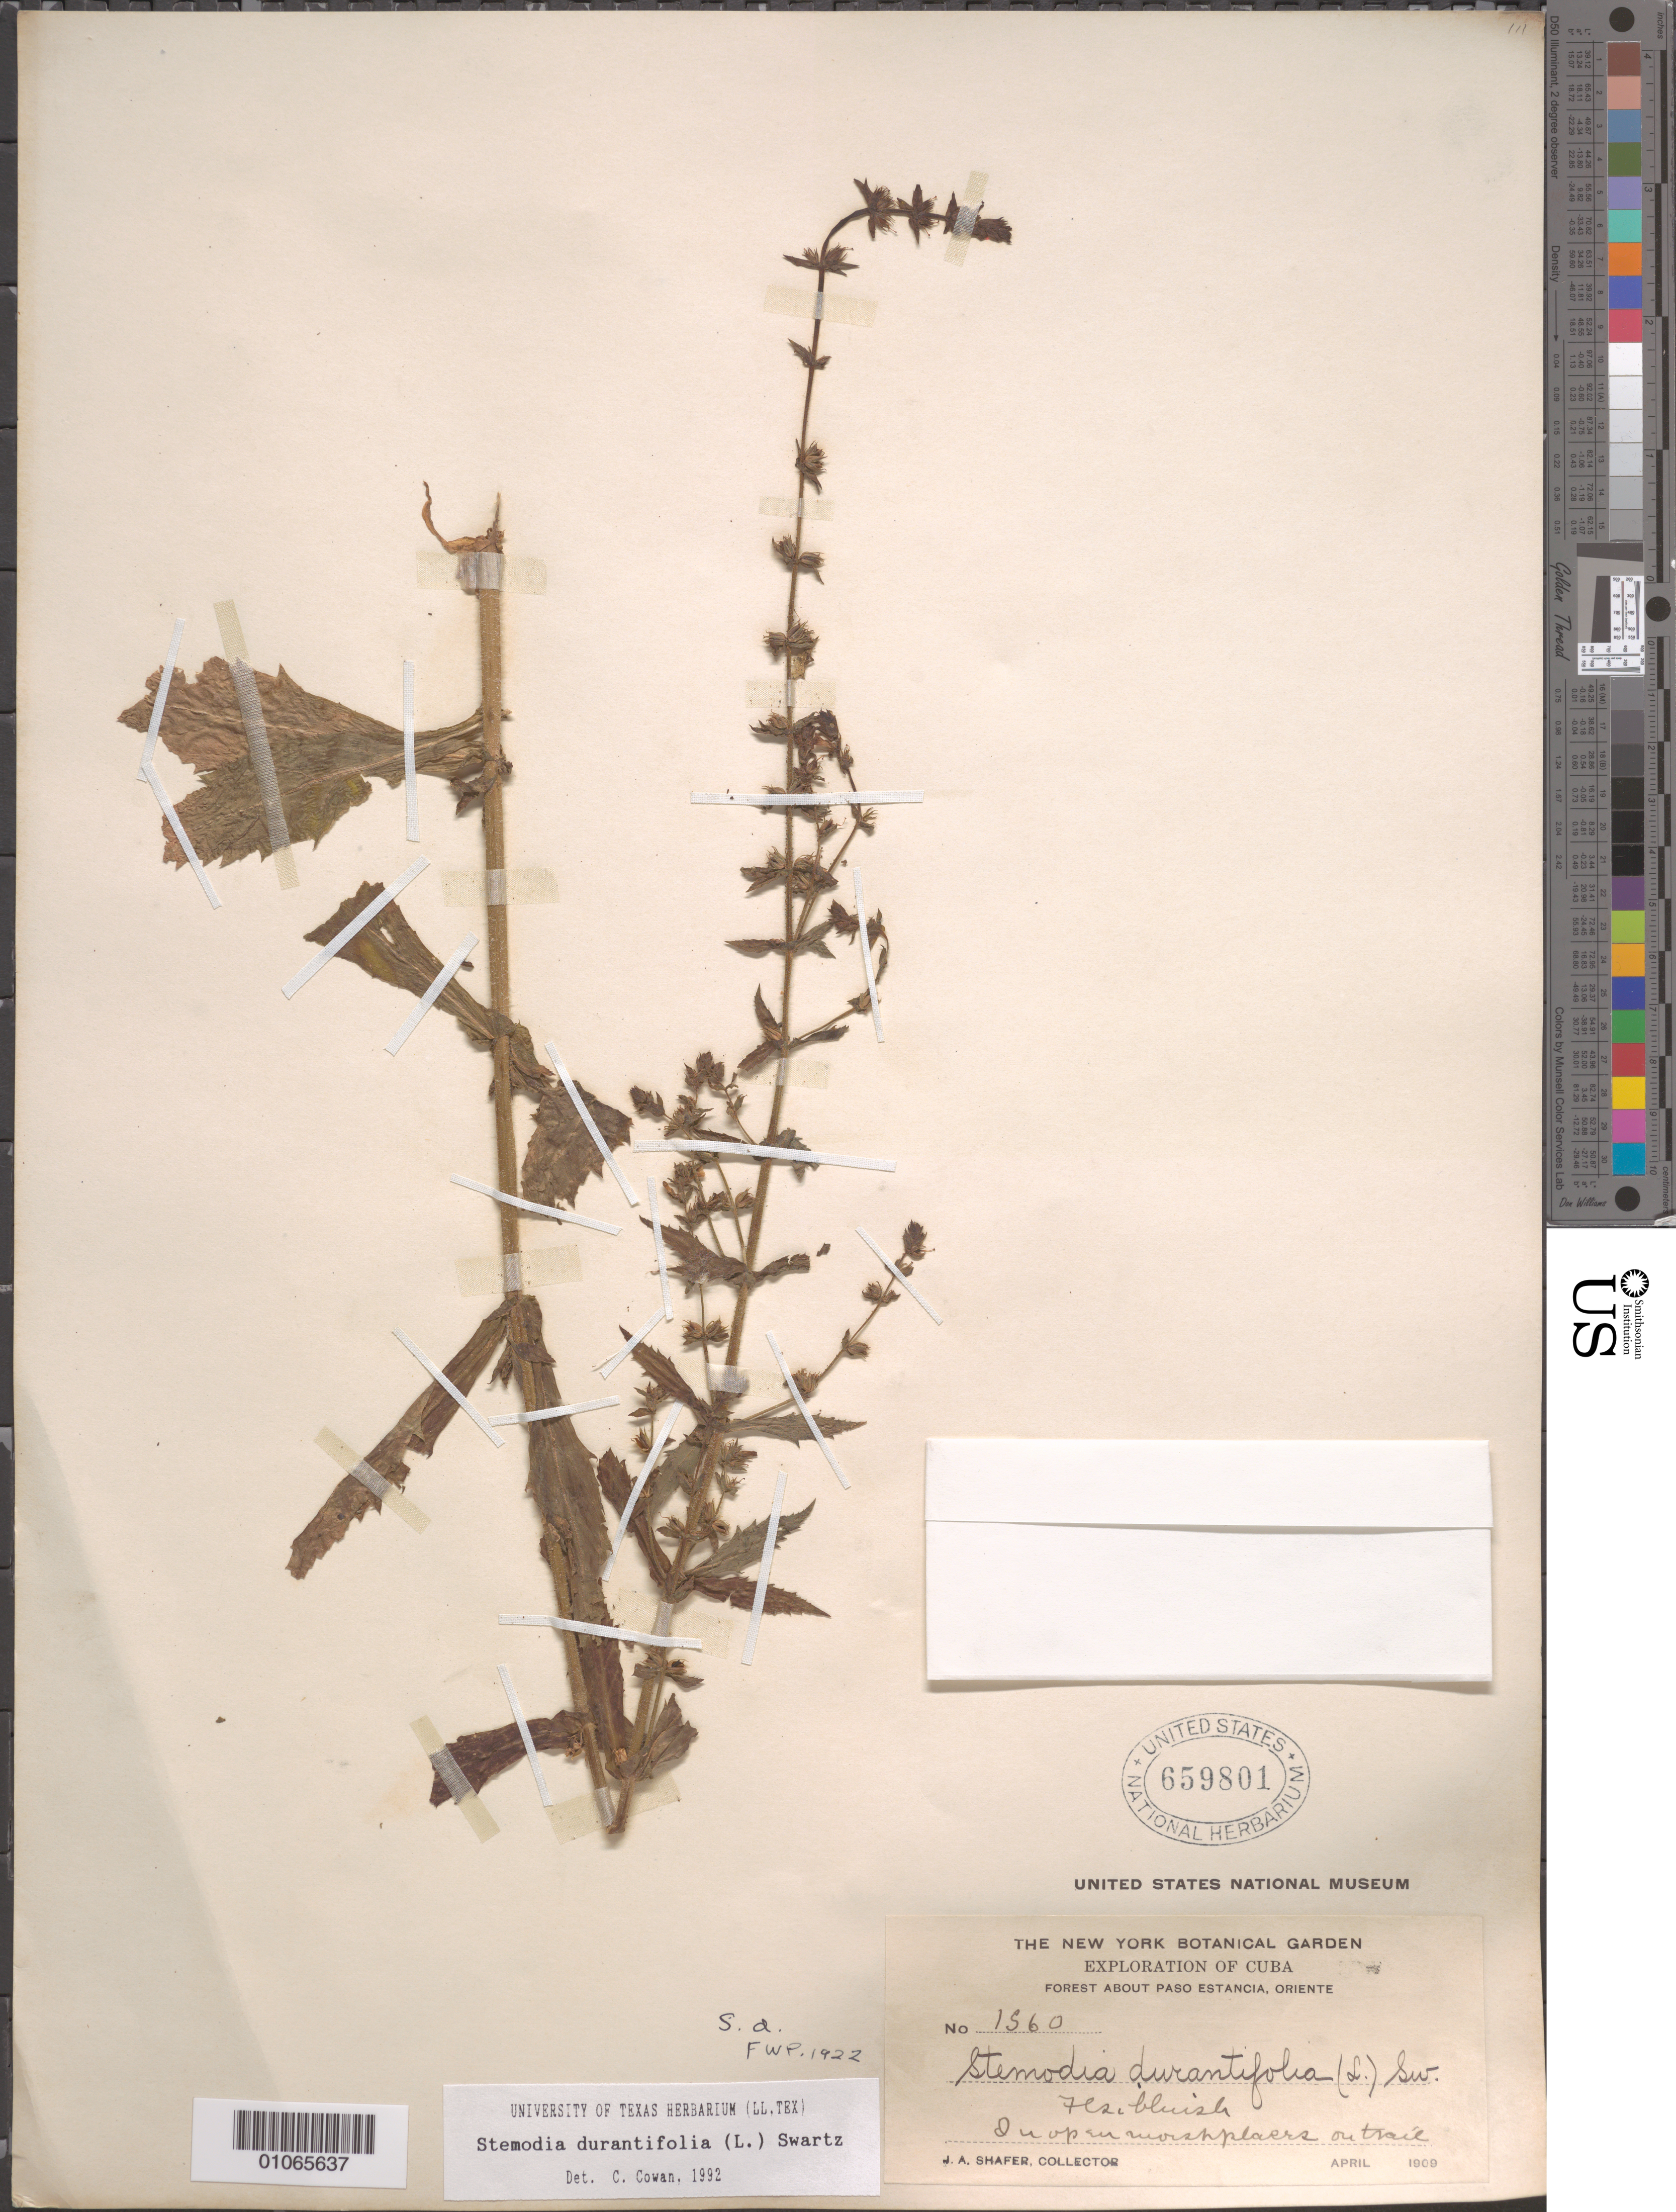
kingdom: Plantae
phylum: Tracheophyta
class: Magnoliopsida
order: Lamiales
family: Plantaginaceae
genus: Stemodia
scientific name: Stemodia durantifolia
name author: (L.) Sw.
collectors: J. A. Shafer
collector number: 1560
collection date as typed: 01 Apr 1909 to 30 Apr 1909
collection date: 1909-04-01/1909-04-30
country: Cuba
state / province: Granma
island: Cuba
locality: Forest about Paso Estancia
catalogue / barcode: US 659801